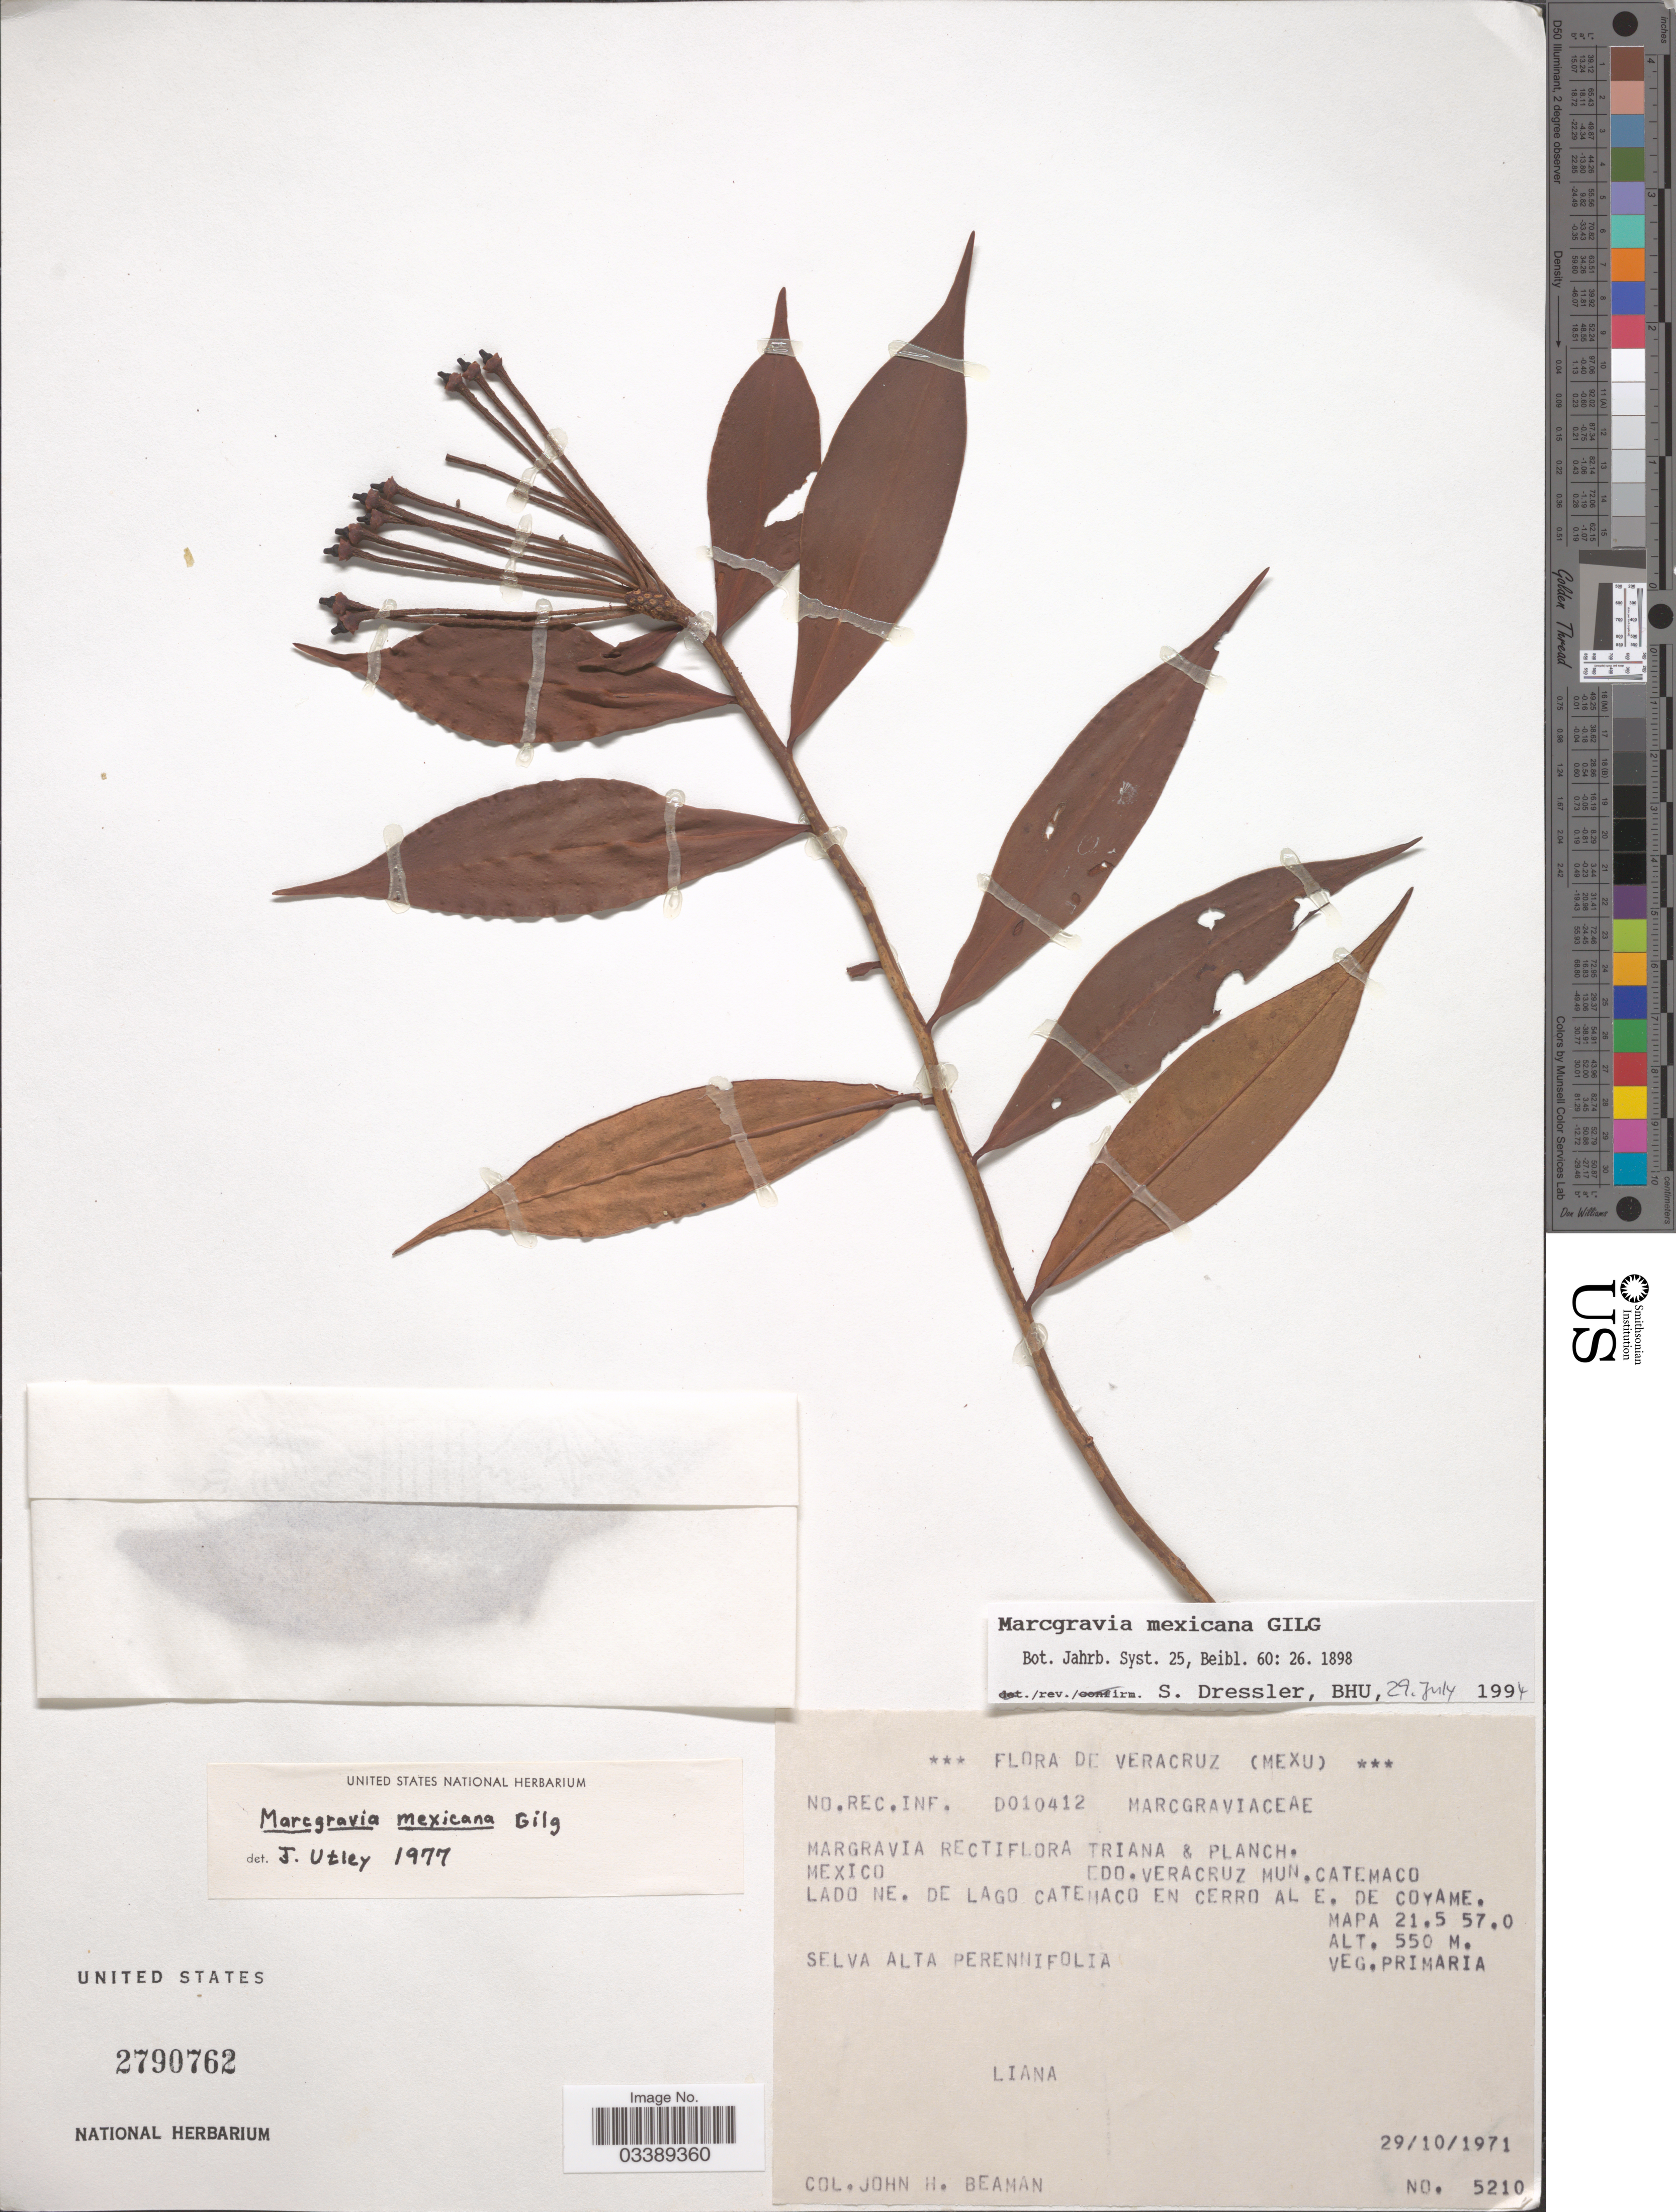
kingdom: Plantae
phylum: Tracheophyta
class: Magnoliopsida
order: Ericales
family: Marcgraviaceae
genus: Marcgravia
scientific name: Marcgravia mexicana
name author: Gilg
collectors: J. H. Beaman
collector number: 5210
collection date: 1971-10-29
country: Mexico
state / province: Veracruz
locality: Veracruz. Edo. Veracruz Mun. Catemaco. Lado NE. de Lago Catemaco en Cerro al E. de Coyame. Mapa 21.5 57.0.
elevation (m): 550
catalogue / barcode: US 2790762